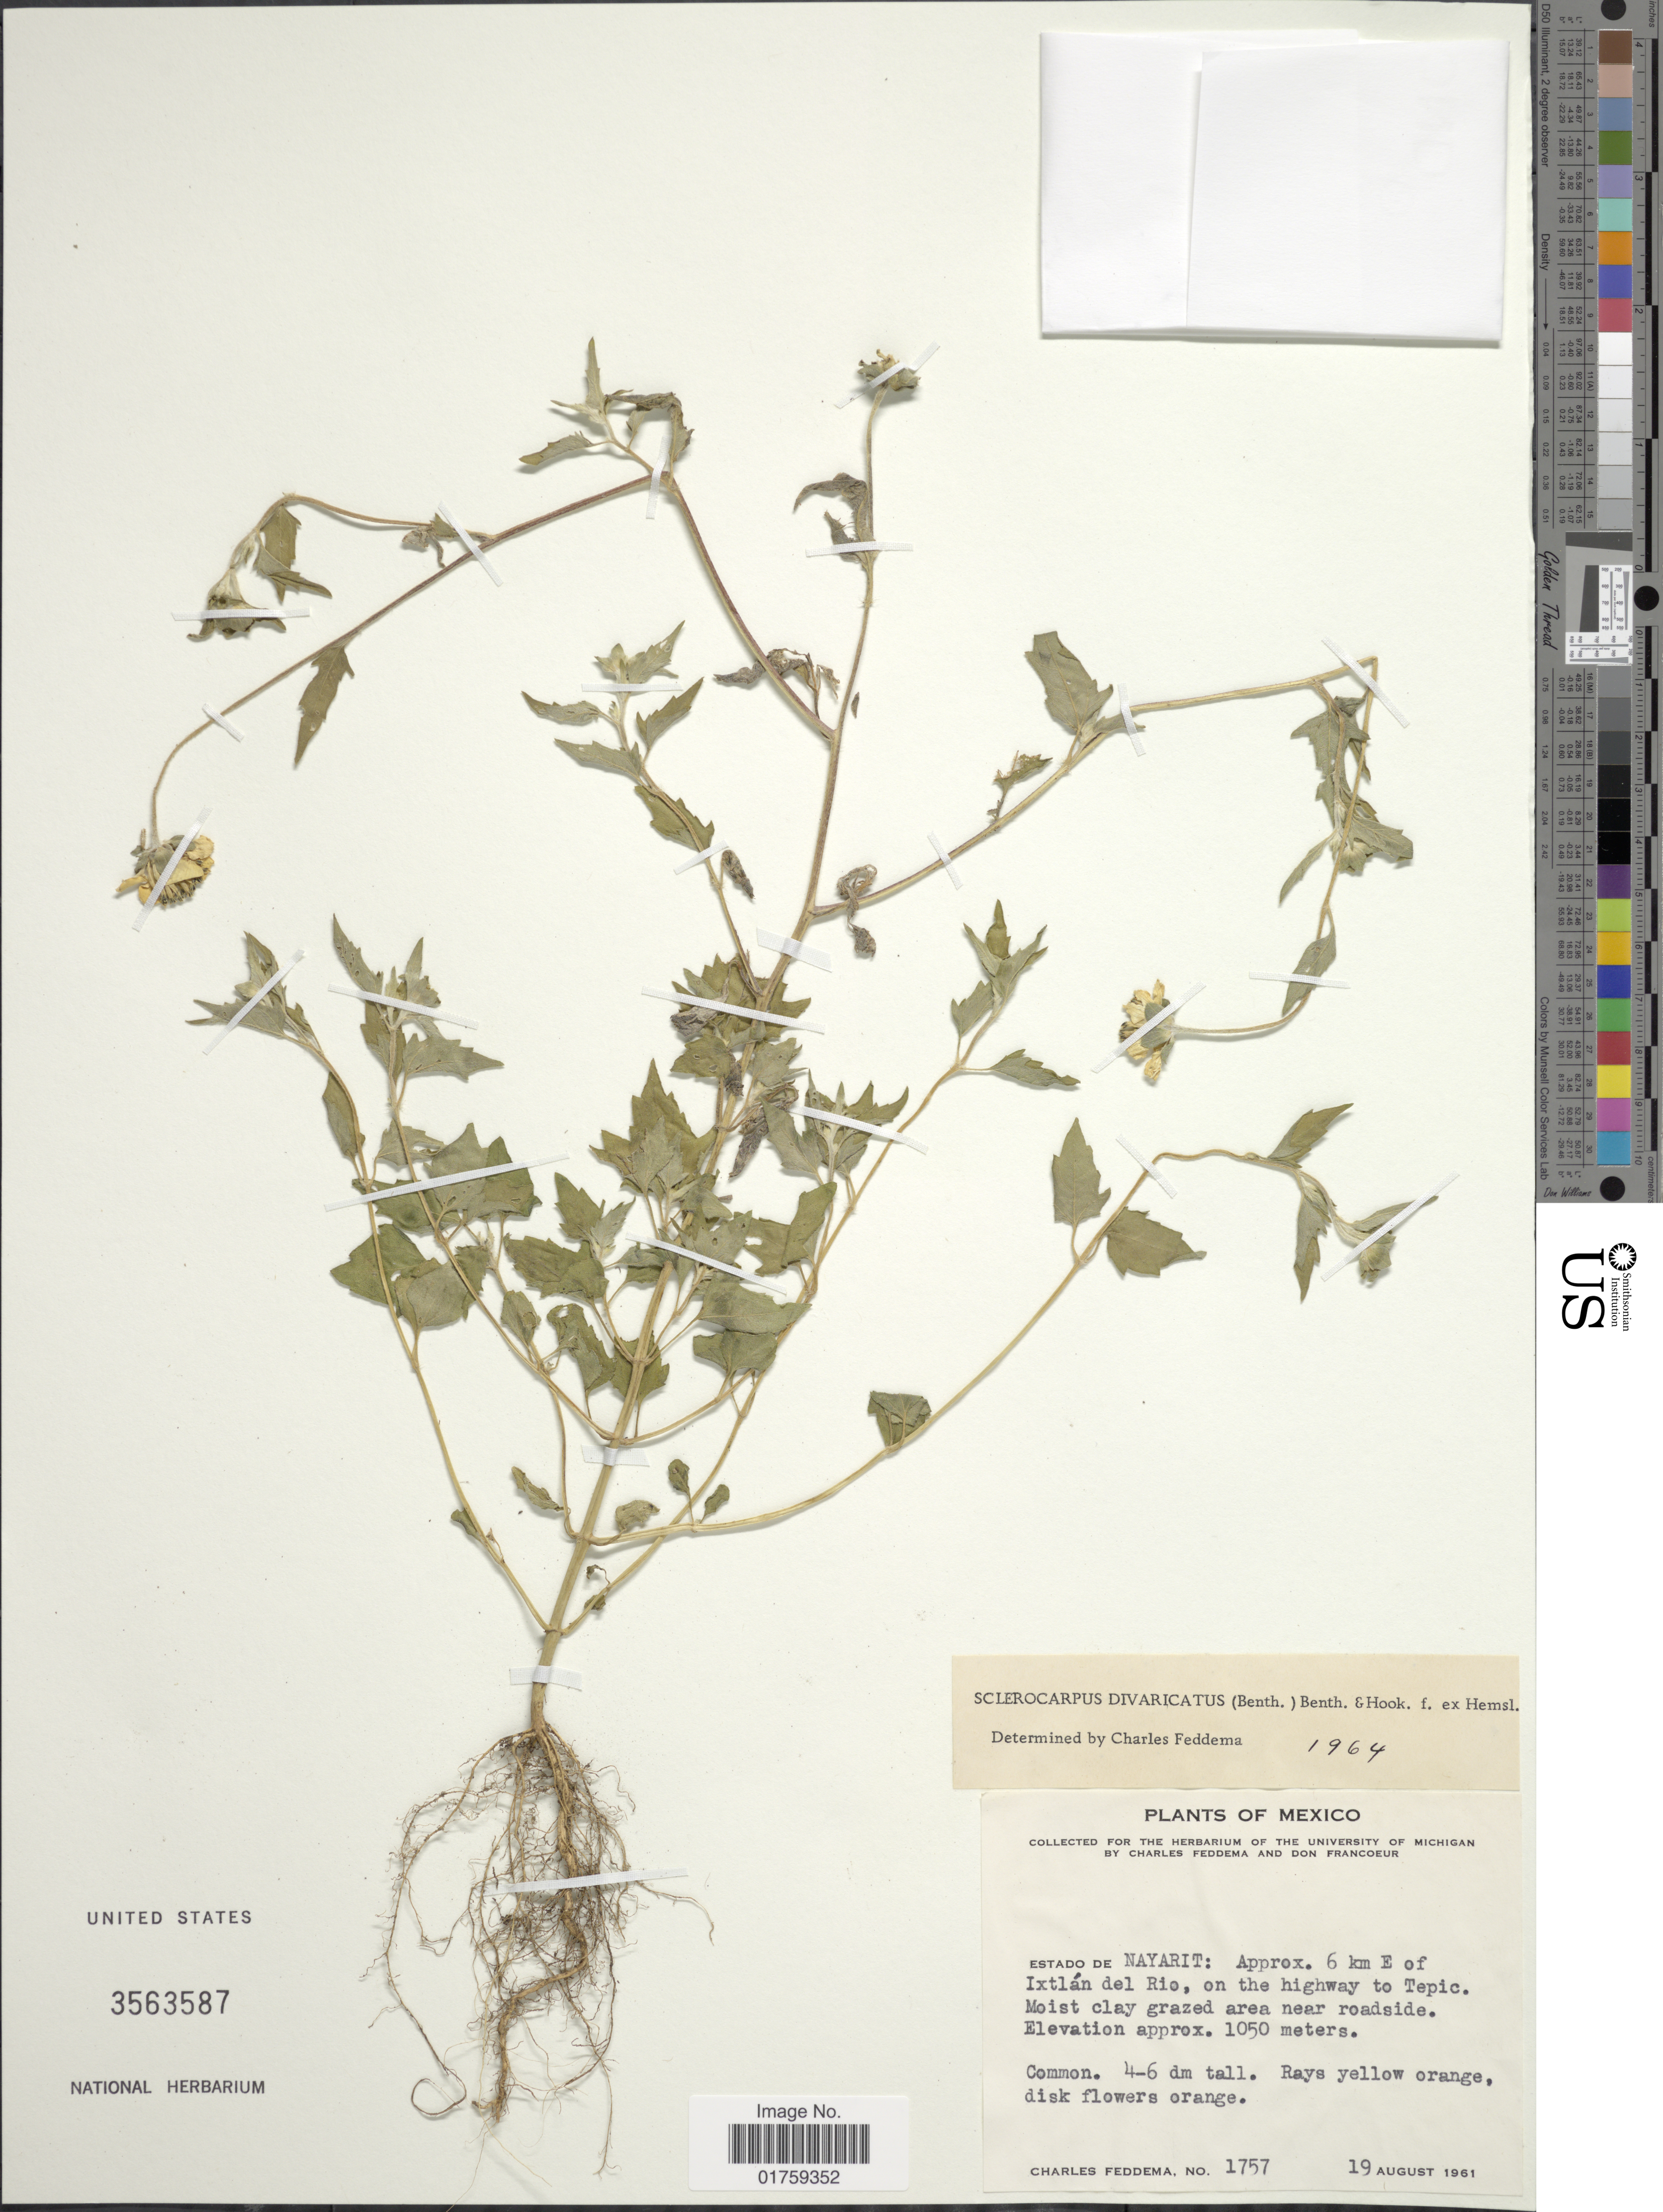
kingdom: Plantae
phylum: Tracheophyta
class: Magnoliopsida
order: Asterales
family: Asteraceae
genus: Sclerocarpus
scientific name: Sclerocarpus divaricatus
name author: (Benth.) Benth. & Hook. f. ex Hemsl.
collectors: C. Feddema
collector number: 1757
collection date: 1961-08-19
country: Mexico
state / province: Nayarit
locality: Eastado de Nayarit: Approx. 6 km E of Ixtlan del Rio, on the highway to Tepic.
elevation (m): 1050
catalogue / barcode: US 3563587